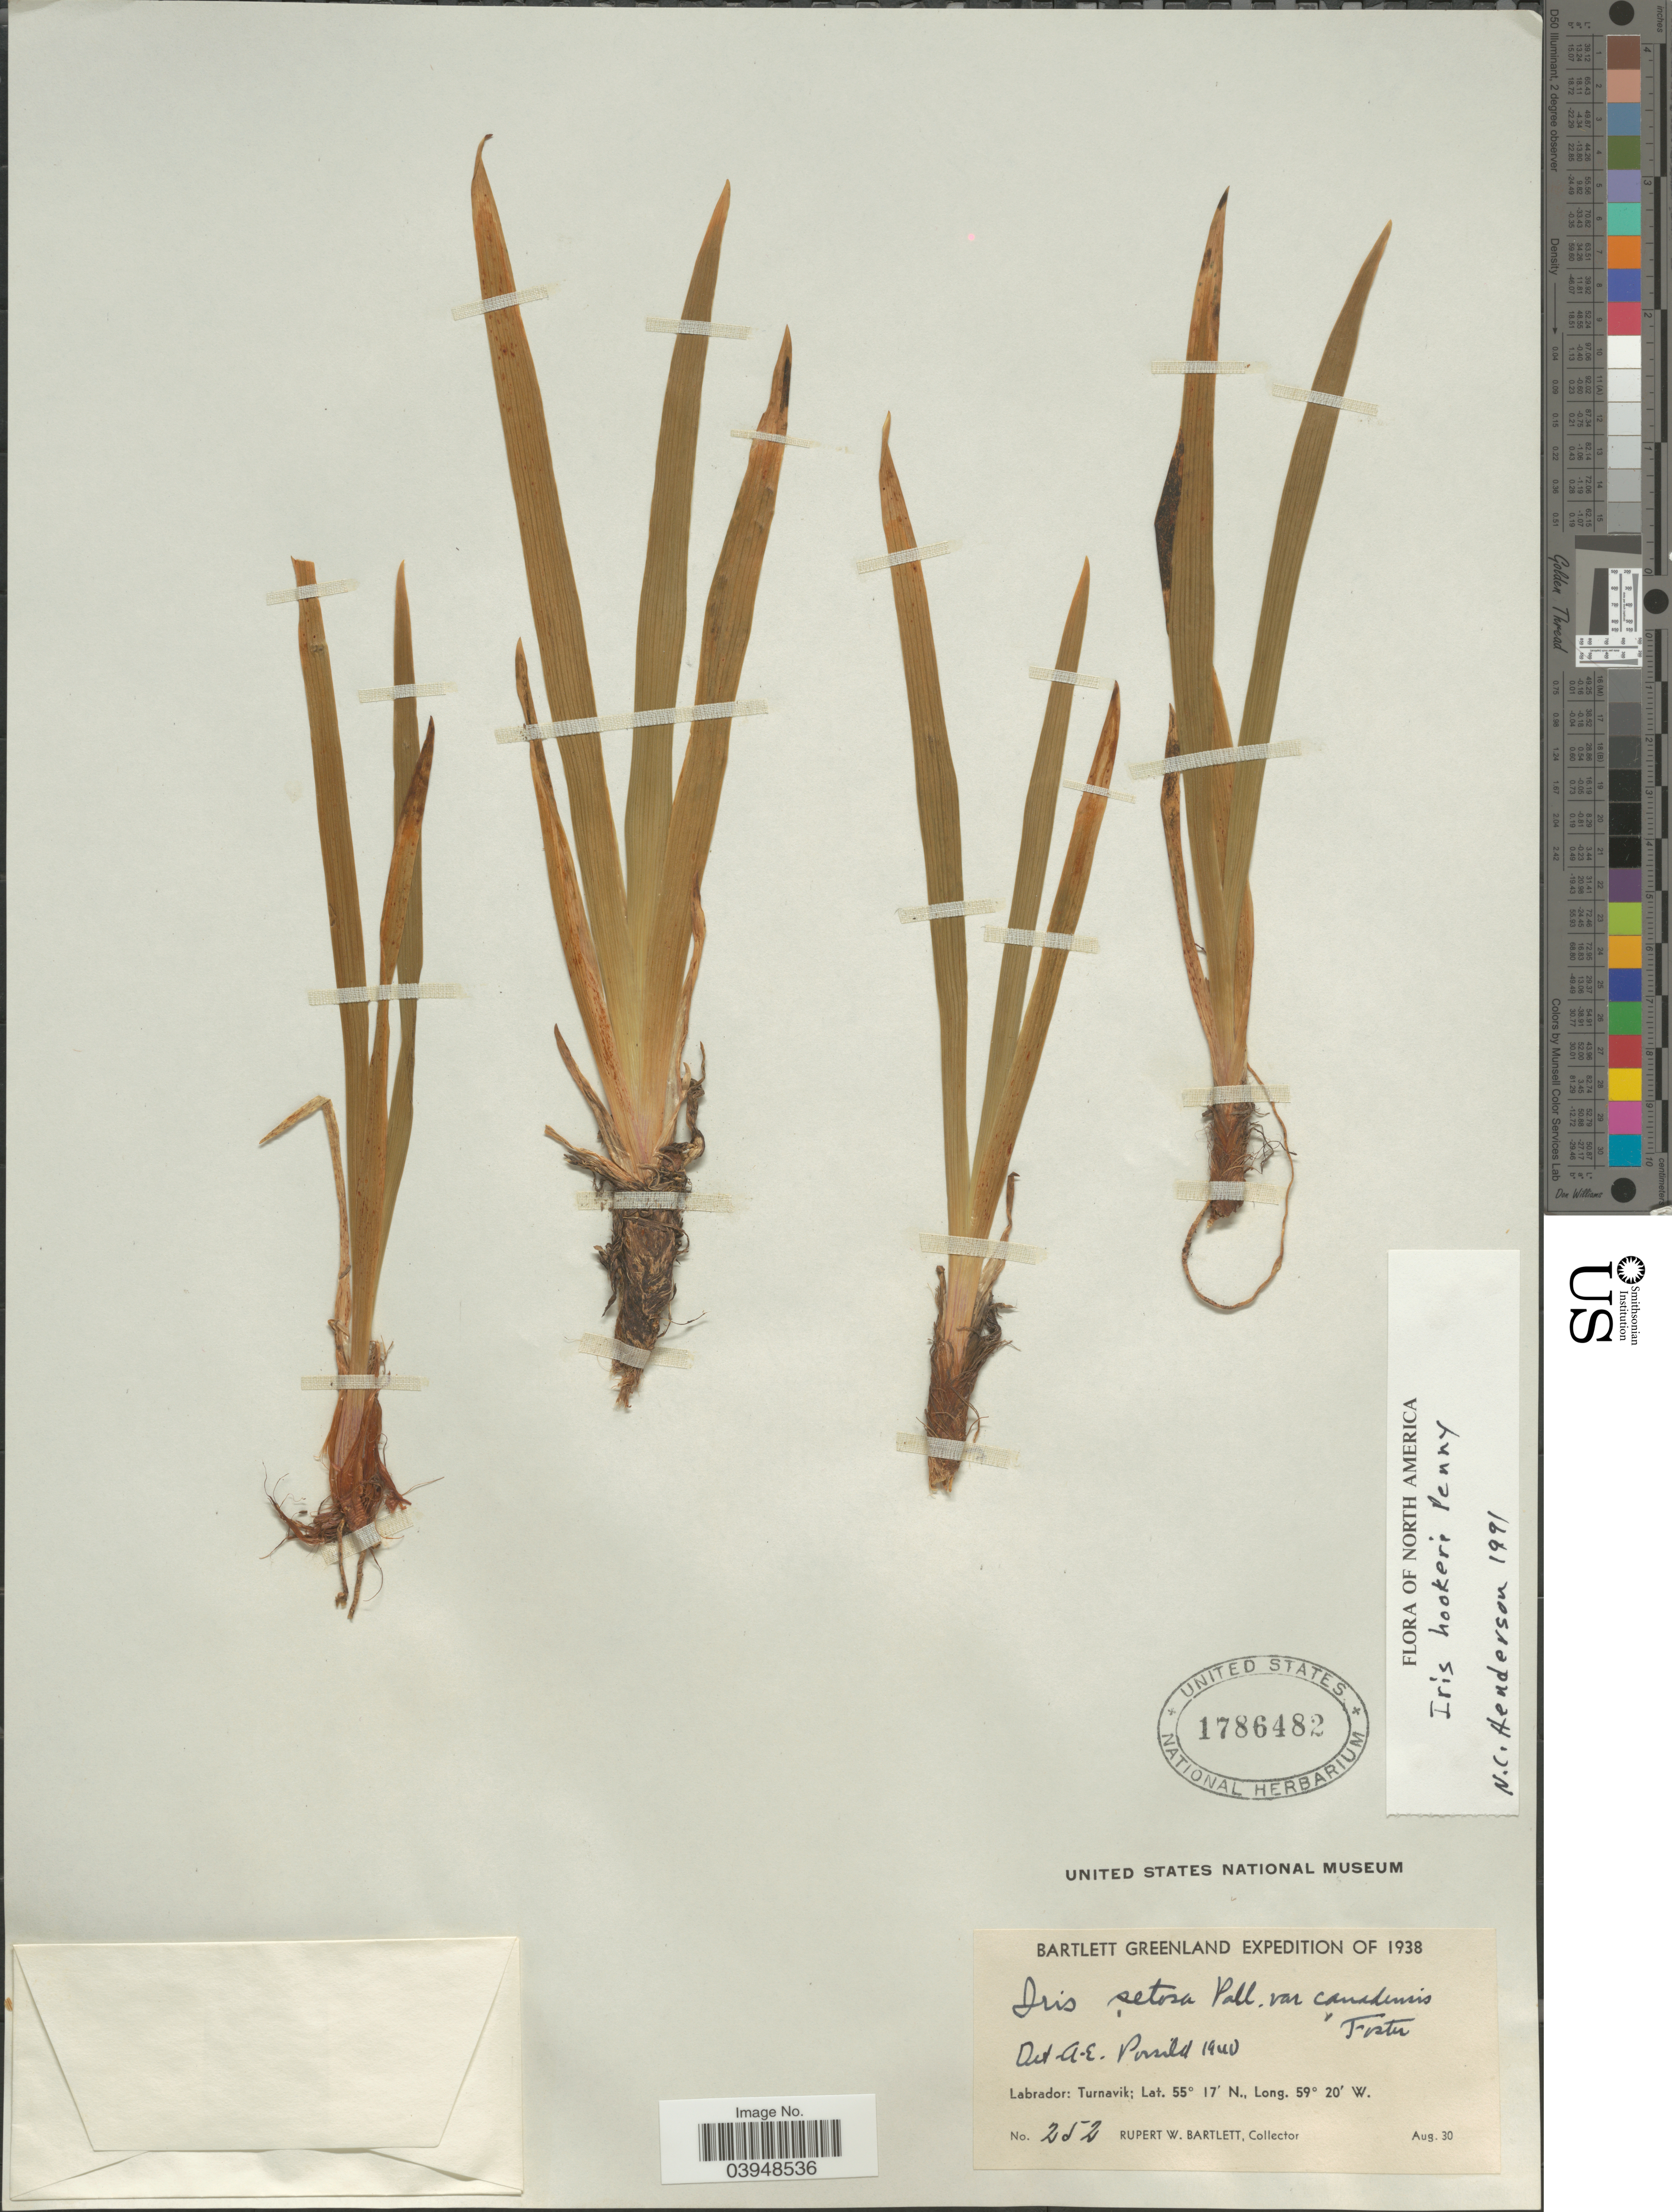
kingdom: Plantae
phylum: Tracheophyta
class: Liliopsida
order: Asparagales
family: Iridaceae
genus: Iris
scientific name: Iris hookeri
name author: Penny ex G. Don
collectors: R. W. Bartlett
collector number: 252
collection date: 1938-08-30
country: Canada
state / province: Newfoundland and Labrador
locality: Labrador: Turnavik.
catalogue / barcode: US 1786482